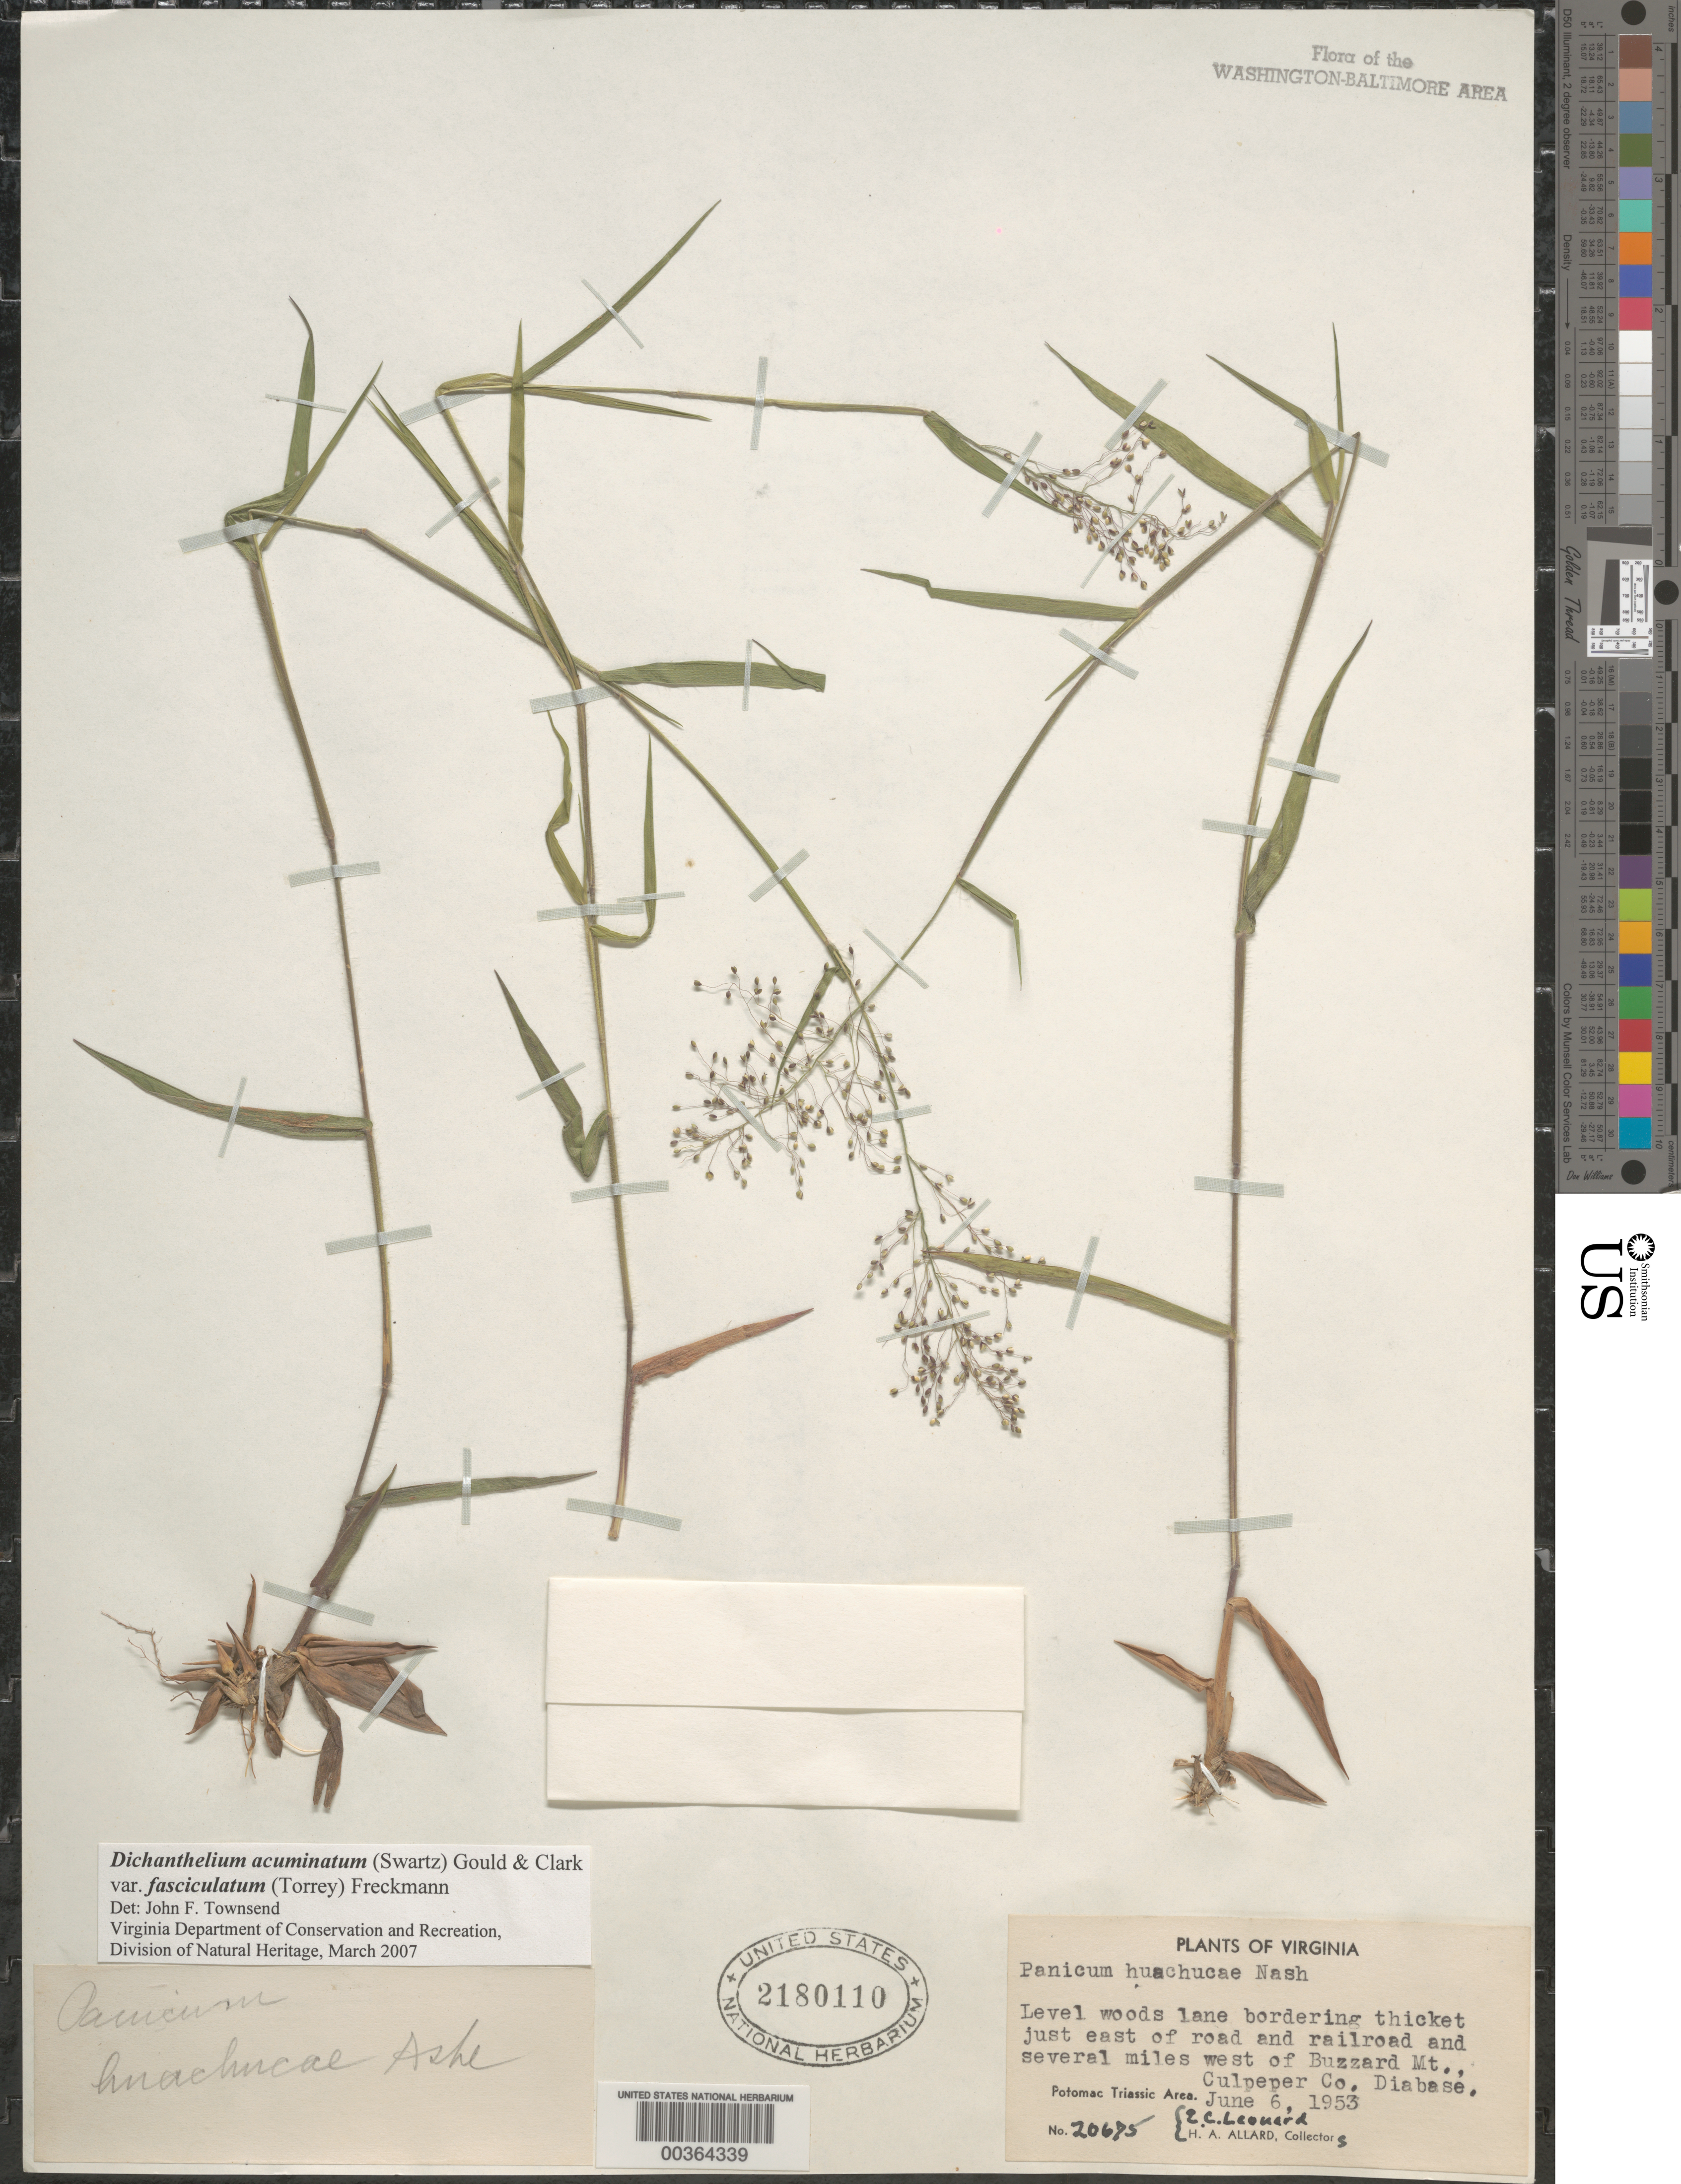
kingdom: Plantae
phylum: Tracheophyta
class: Liliopsida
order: Poales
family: Poaceae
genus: Dichanthelium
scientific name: Dichanthelium acuminatum var. fasciculatum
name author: (Torr.) Freckmann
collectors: E. C. Leonard & H. A. Allard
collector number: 20675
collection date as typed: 06 Jun 1953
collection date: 1953-06-06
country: United States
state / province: Virginia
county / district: Culpeper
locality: West of Buzzard Mountain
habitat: Bordering thicket level woods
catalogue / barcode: US 2180110